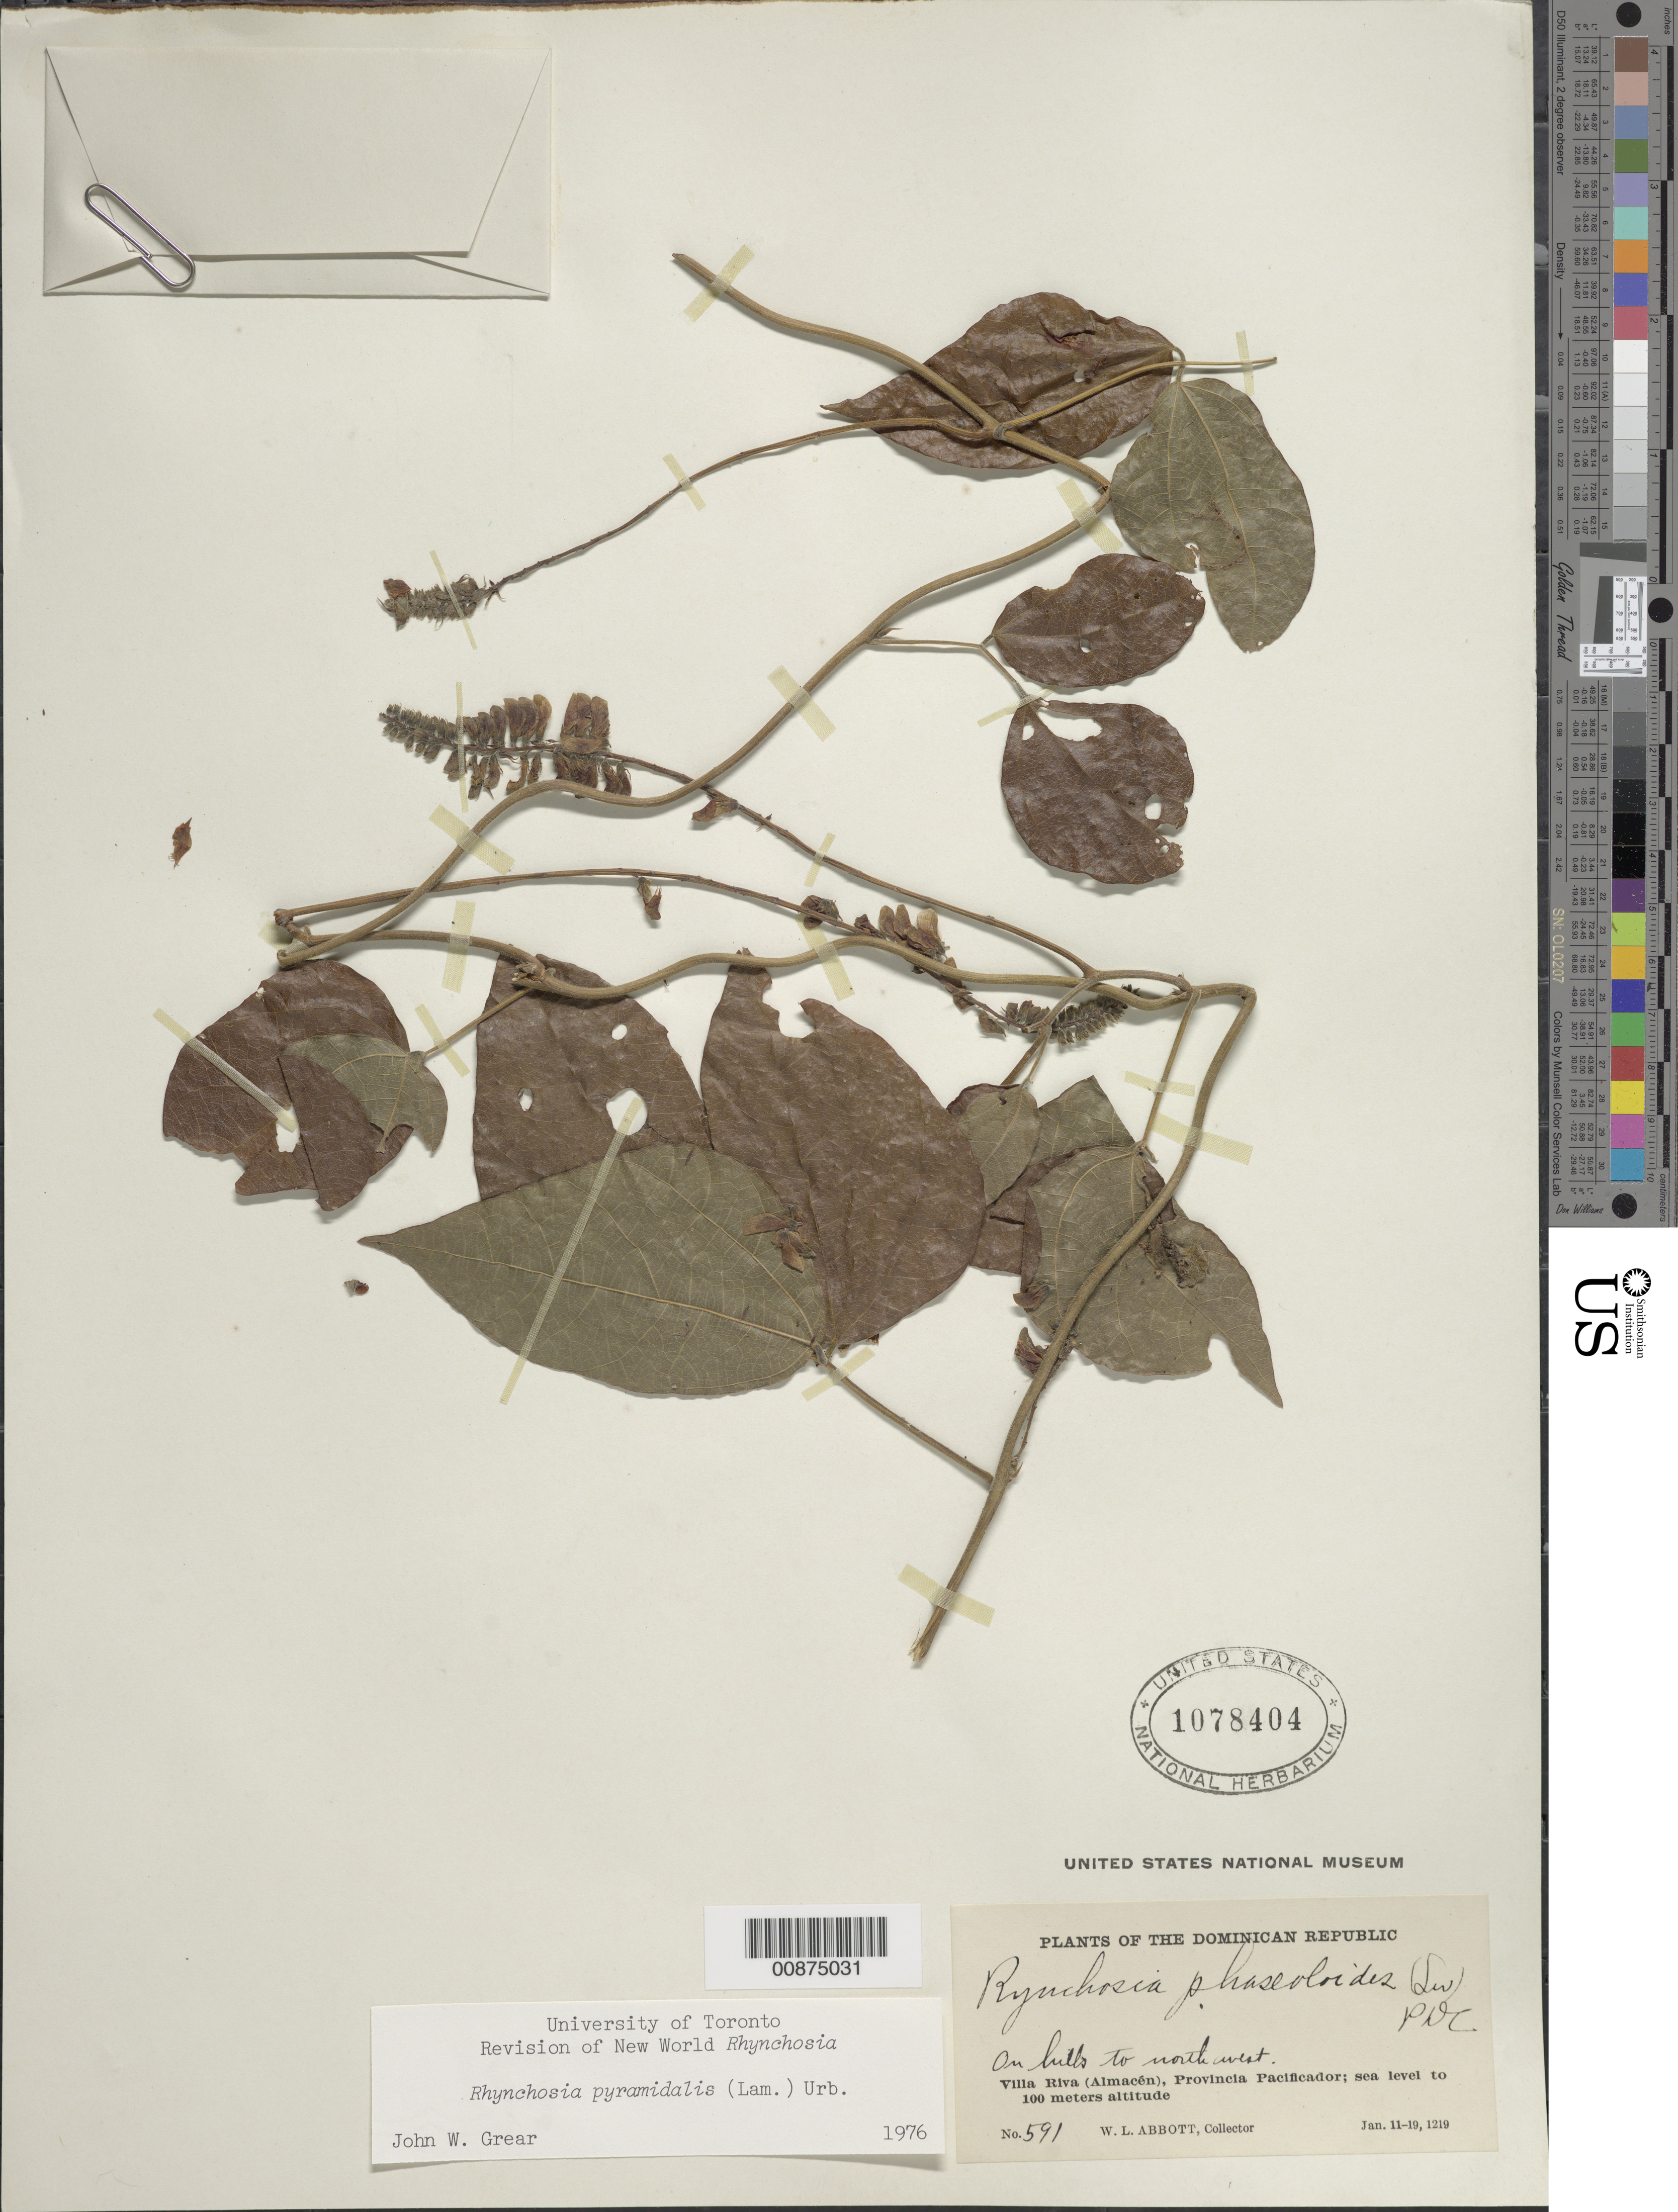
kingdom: Plantae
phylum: Tracheophyta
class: Magnoliopsida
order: Fabales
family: Fabaceae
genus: Rhynchosia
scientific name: Rhynchosia pyramidalis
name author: (Lam.) Urb.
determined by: Grear, J. W., Jr.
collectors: W. L. Abbott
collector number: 591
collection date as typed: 11 Jan 1921 to 19 Jan 1921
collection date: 1921-01-11/1921-01-19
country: Dominican Republic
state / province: Duarte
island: Hispaniola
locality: Villa Riva (Almacén), provincia Pacificador (obsolete). On hills to northwest.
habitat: On hills.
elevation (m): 0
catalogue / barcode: US 1078404